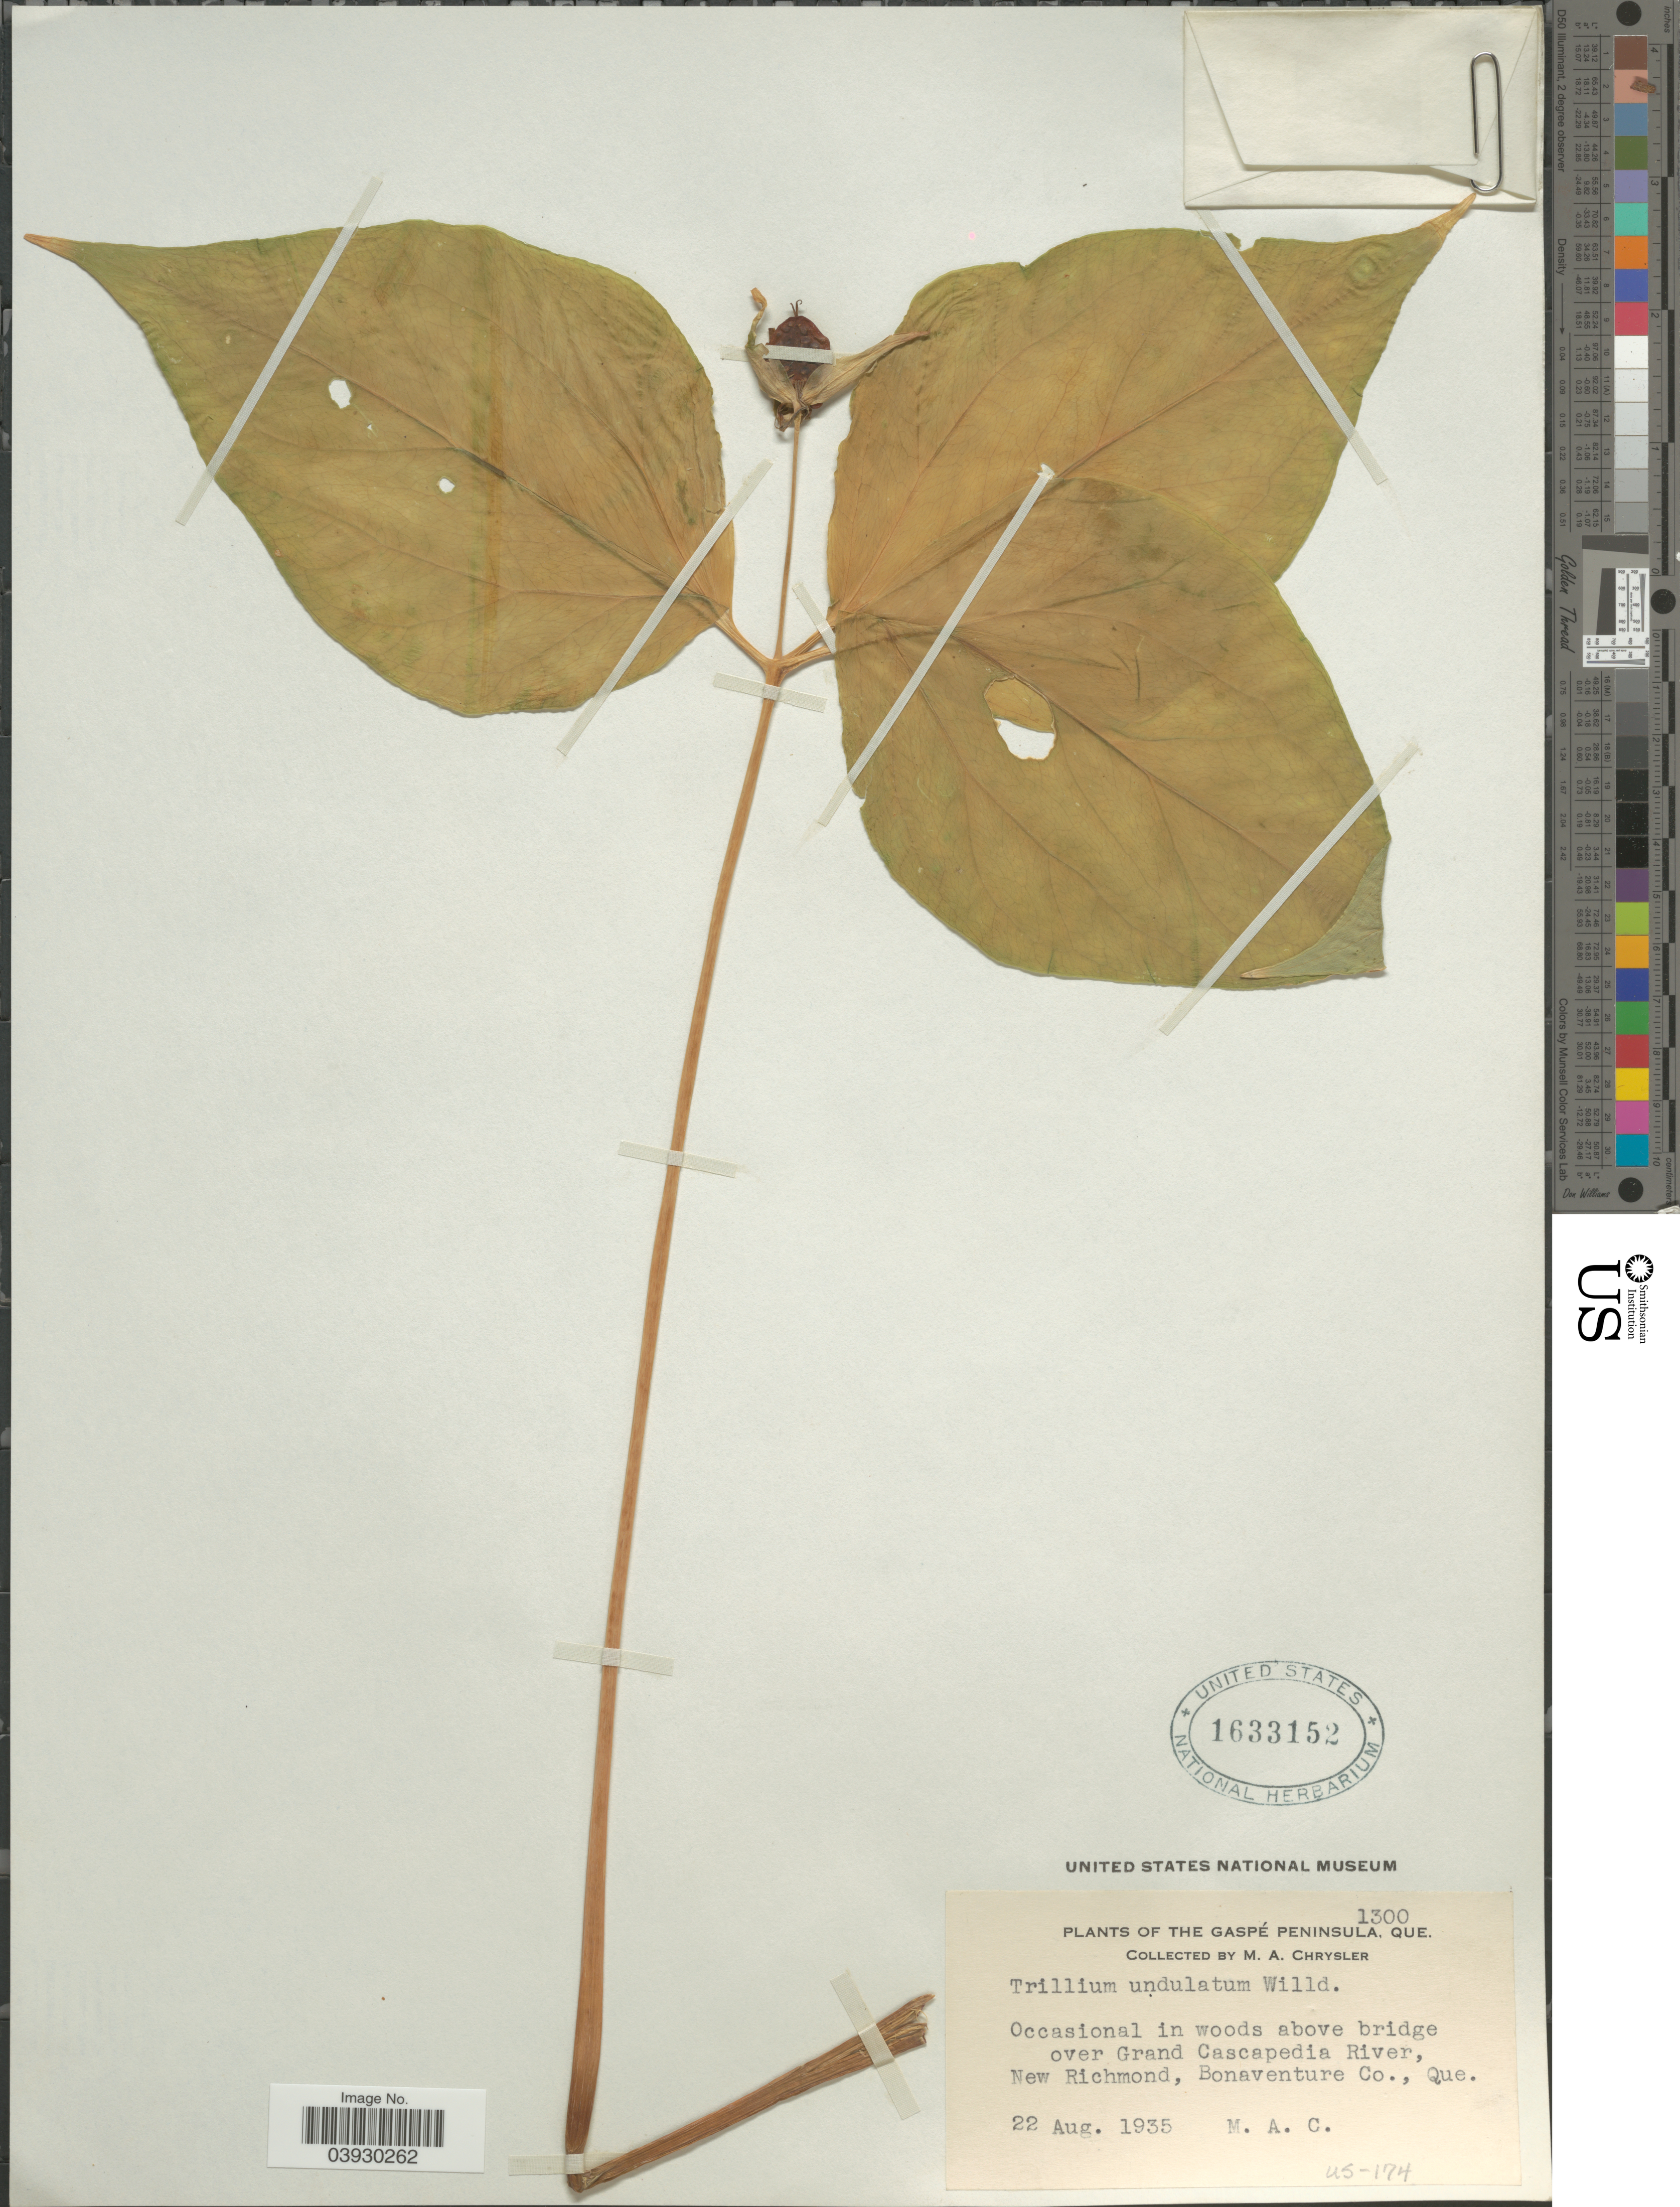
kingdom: Plantae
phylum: Tracheophyta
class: Liliopsida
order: Liliales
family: Melanthiaceae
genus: Trillium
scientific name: Trillium undulatum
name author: Willd.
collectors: M. Chrysler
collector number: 1300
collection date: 1935-08-22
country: Canada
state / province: Quebec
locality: Occasional in woods above bridge over Grand Cascapedia River, New Richmond, Bonaventure Co.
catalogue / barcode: US 1633152